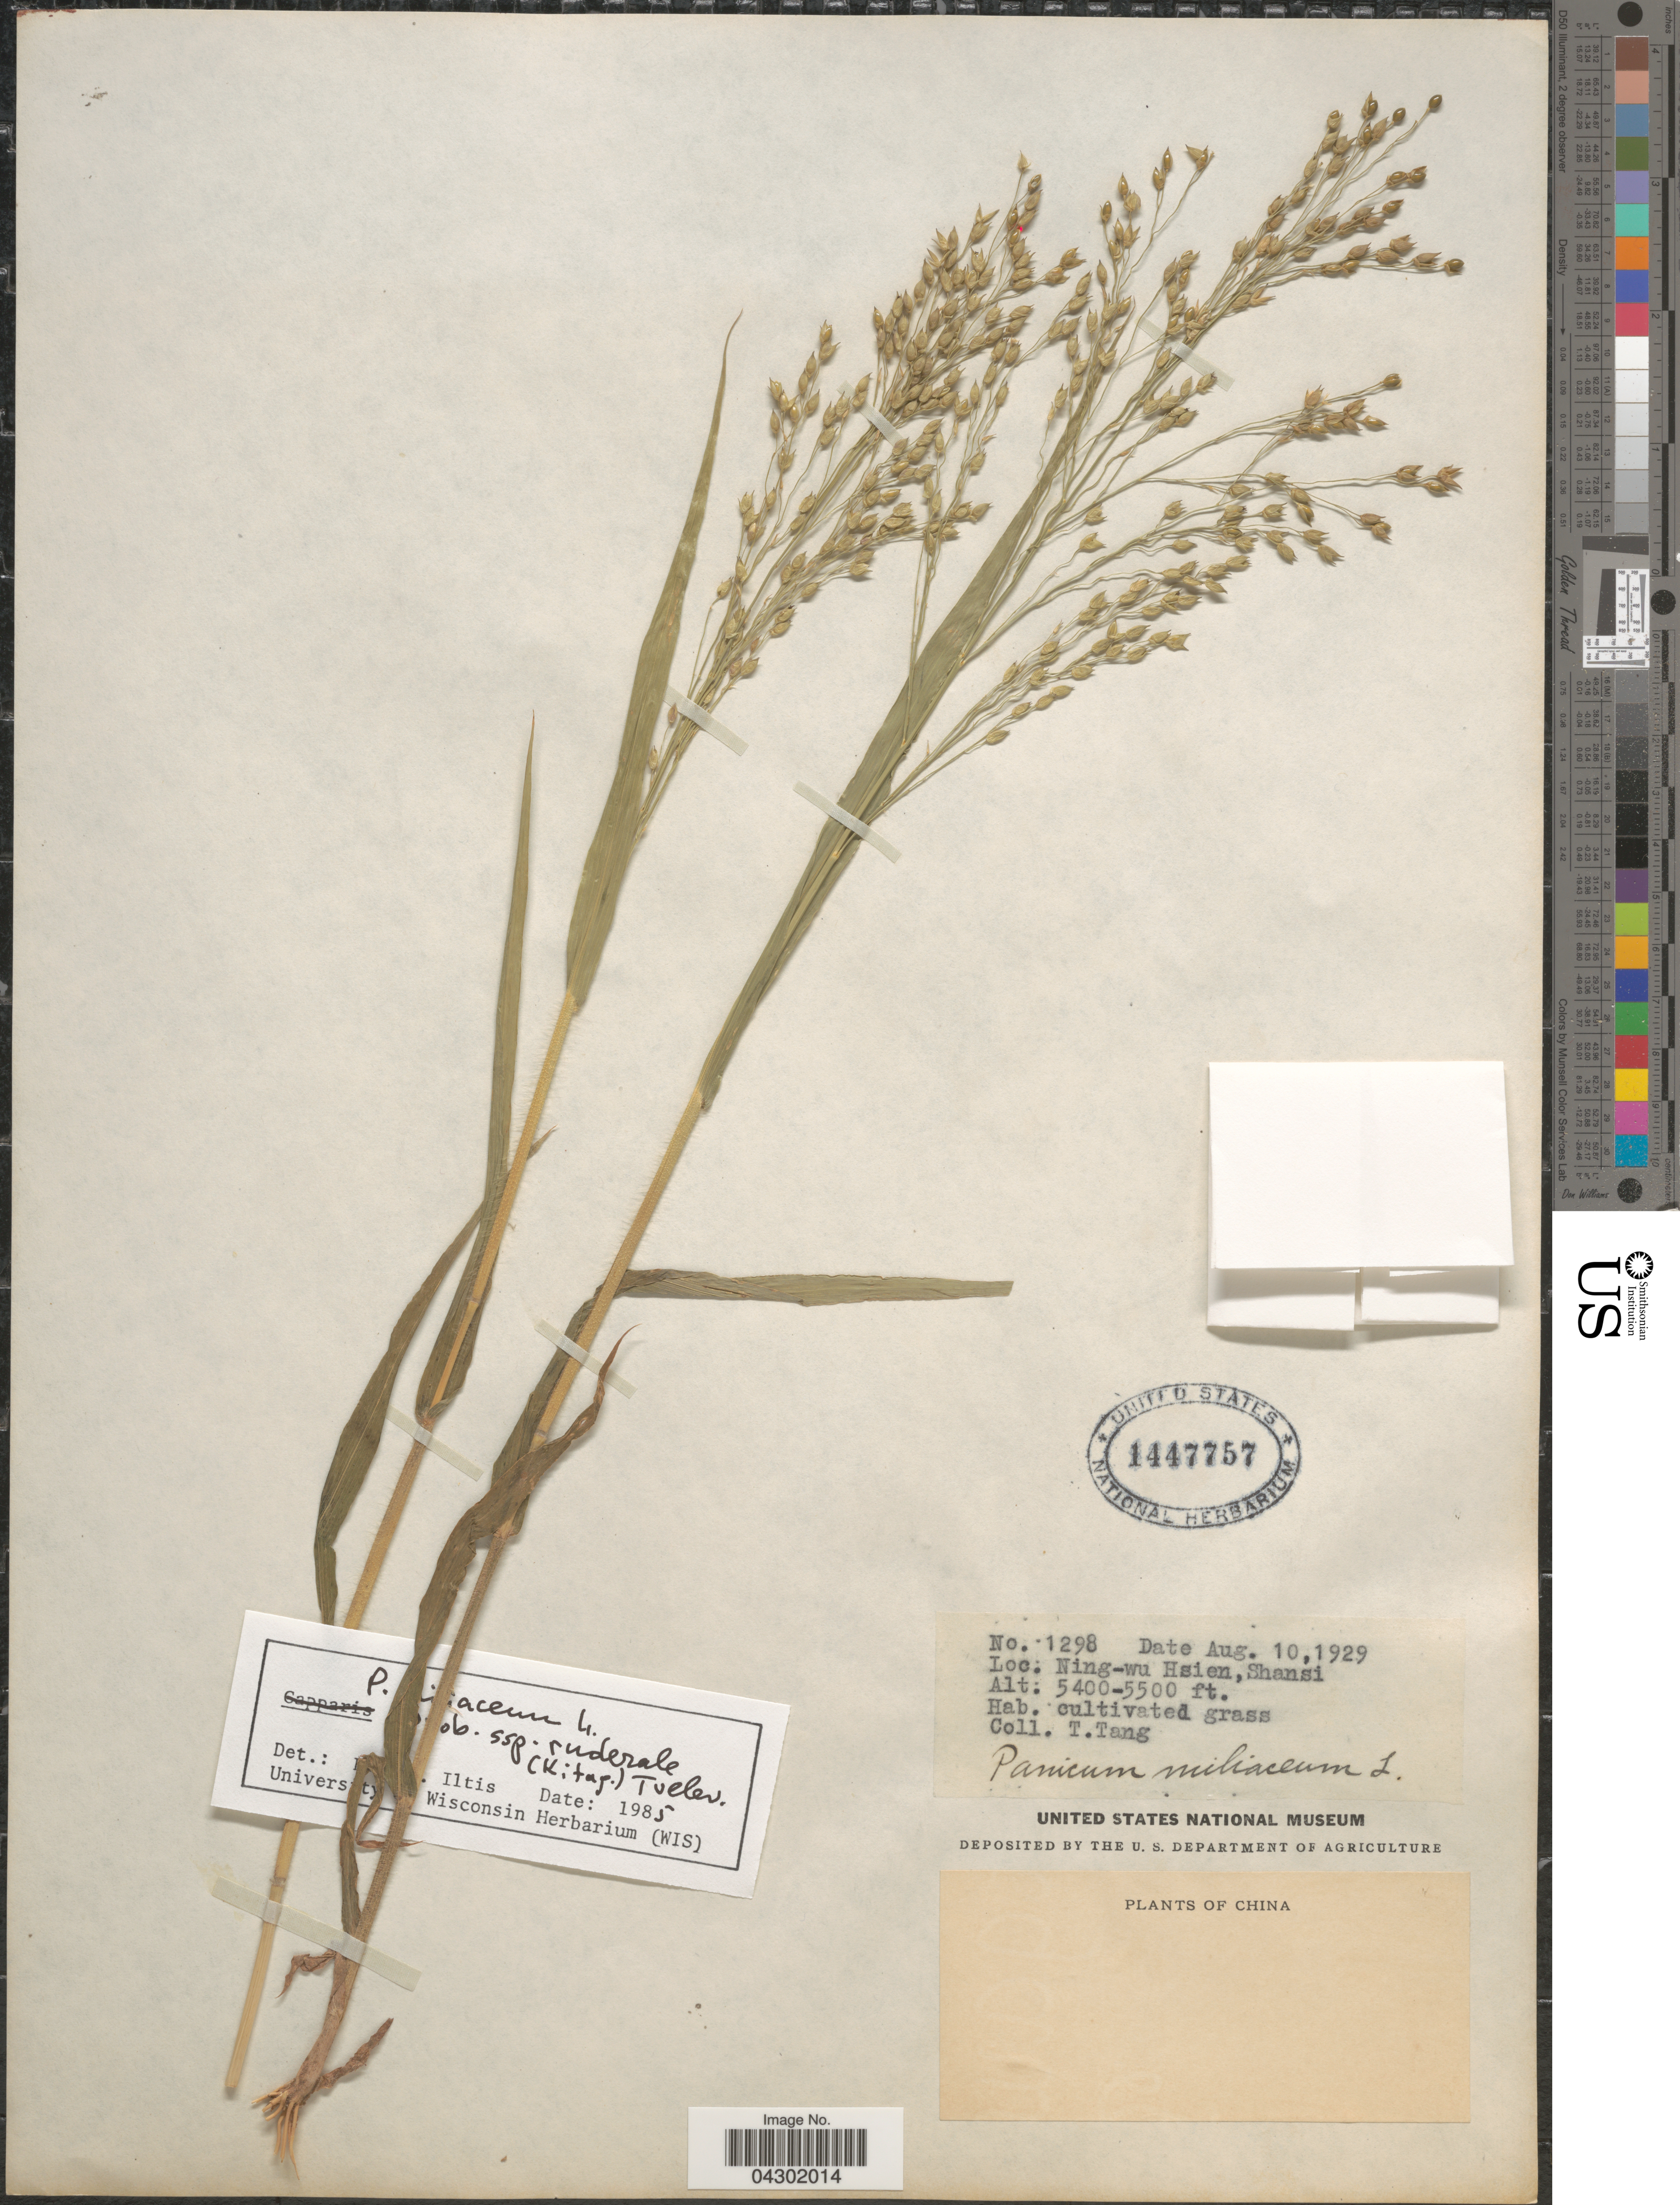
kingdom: Plantae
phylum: Tracheophyta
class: Liliopsida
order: Poales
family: Poaceae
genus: Panicum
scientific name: Panicum miliaceum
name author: L.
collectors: T. Tang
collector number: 1298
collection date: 1929-08-10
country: China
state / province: Shanxi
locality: Ning-wu Hsien, Shansi.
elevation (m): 1646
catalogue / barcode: US 1447757